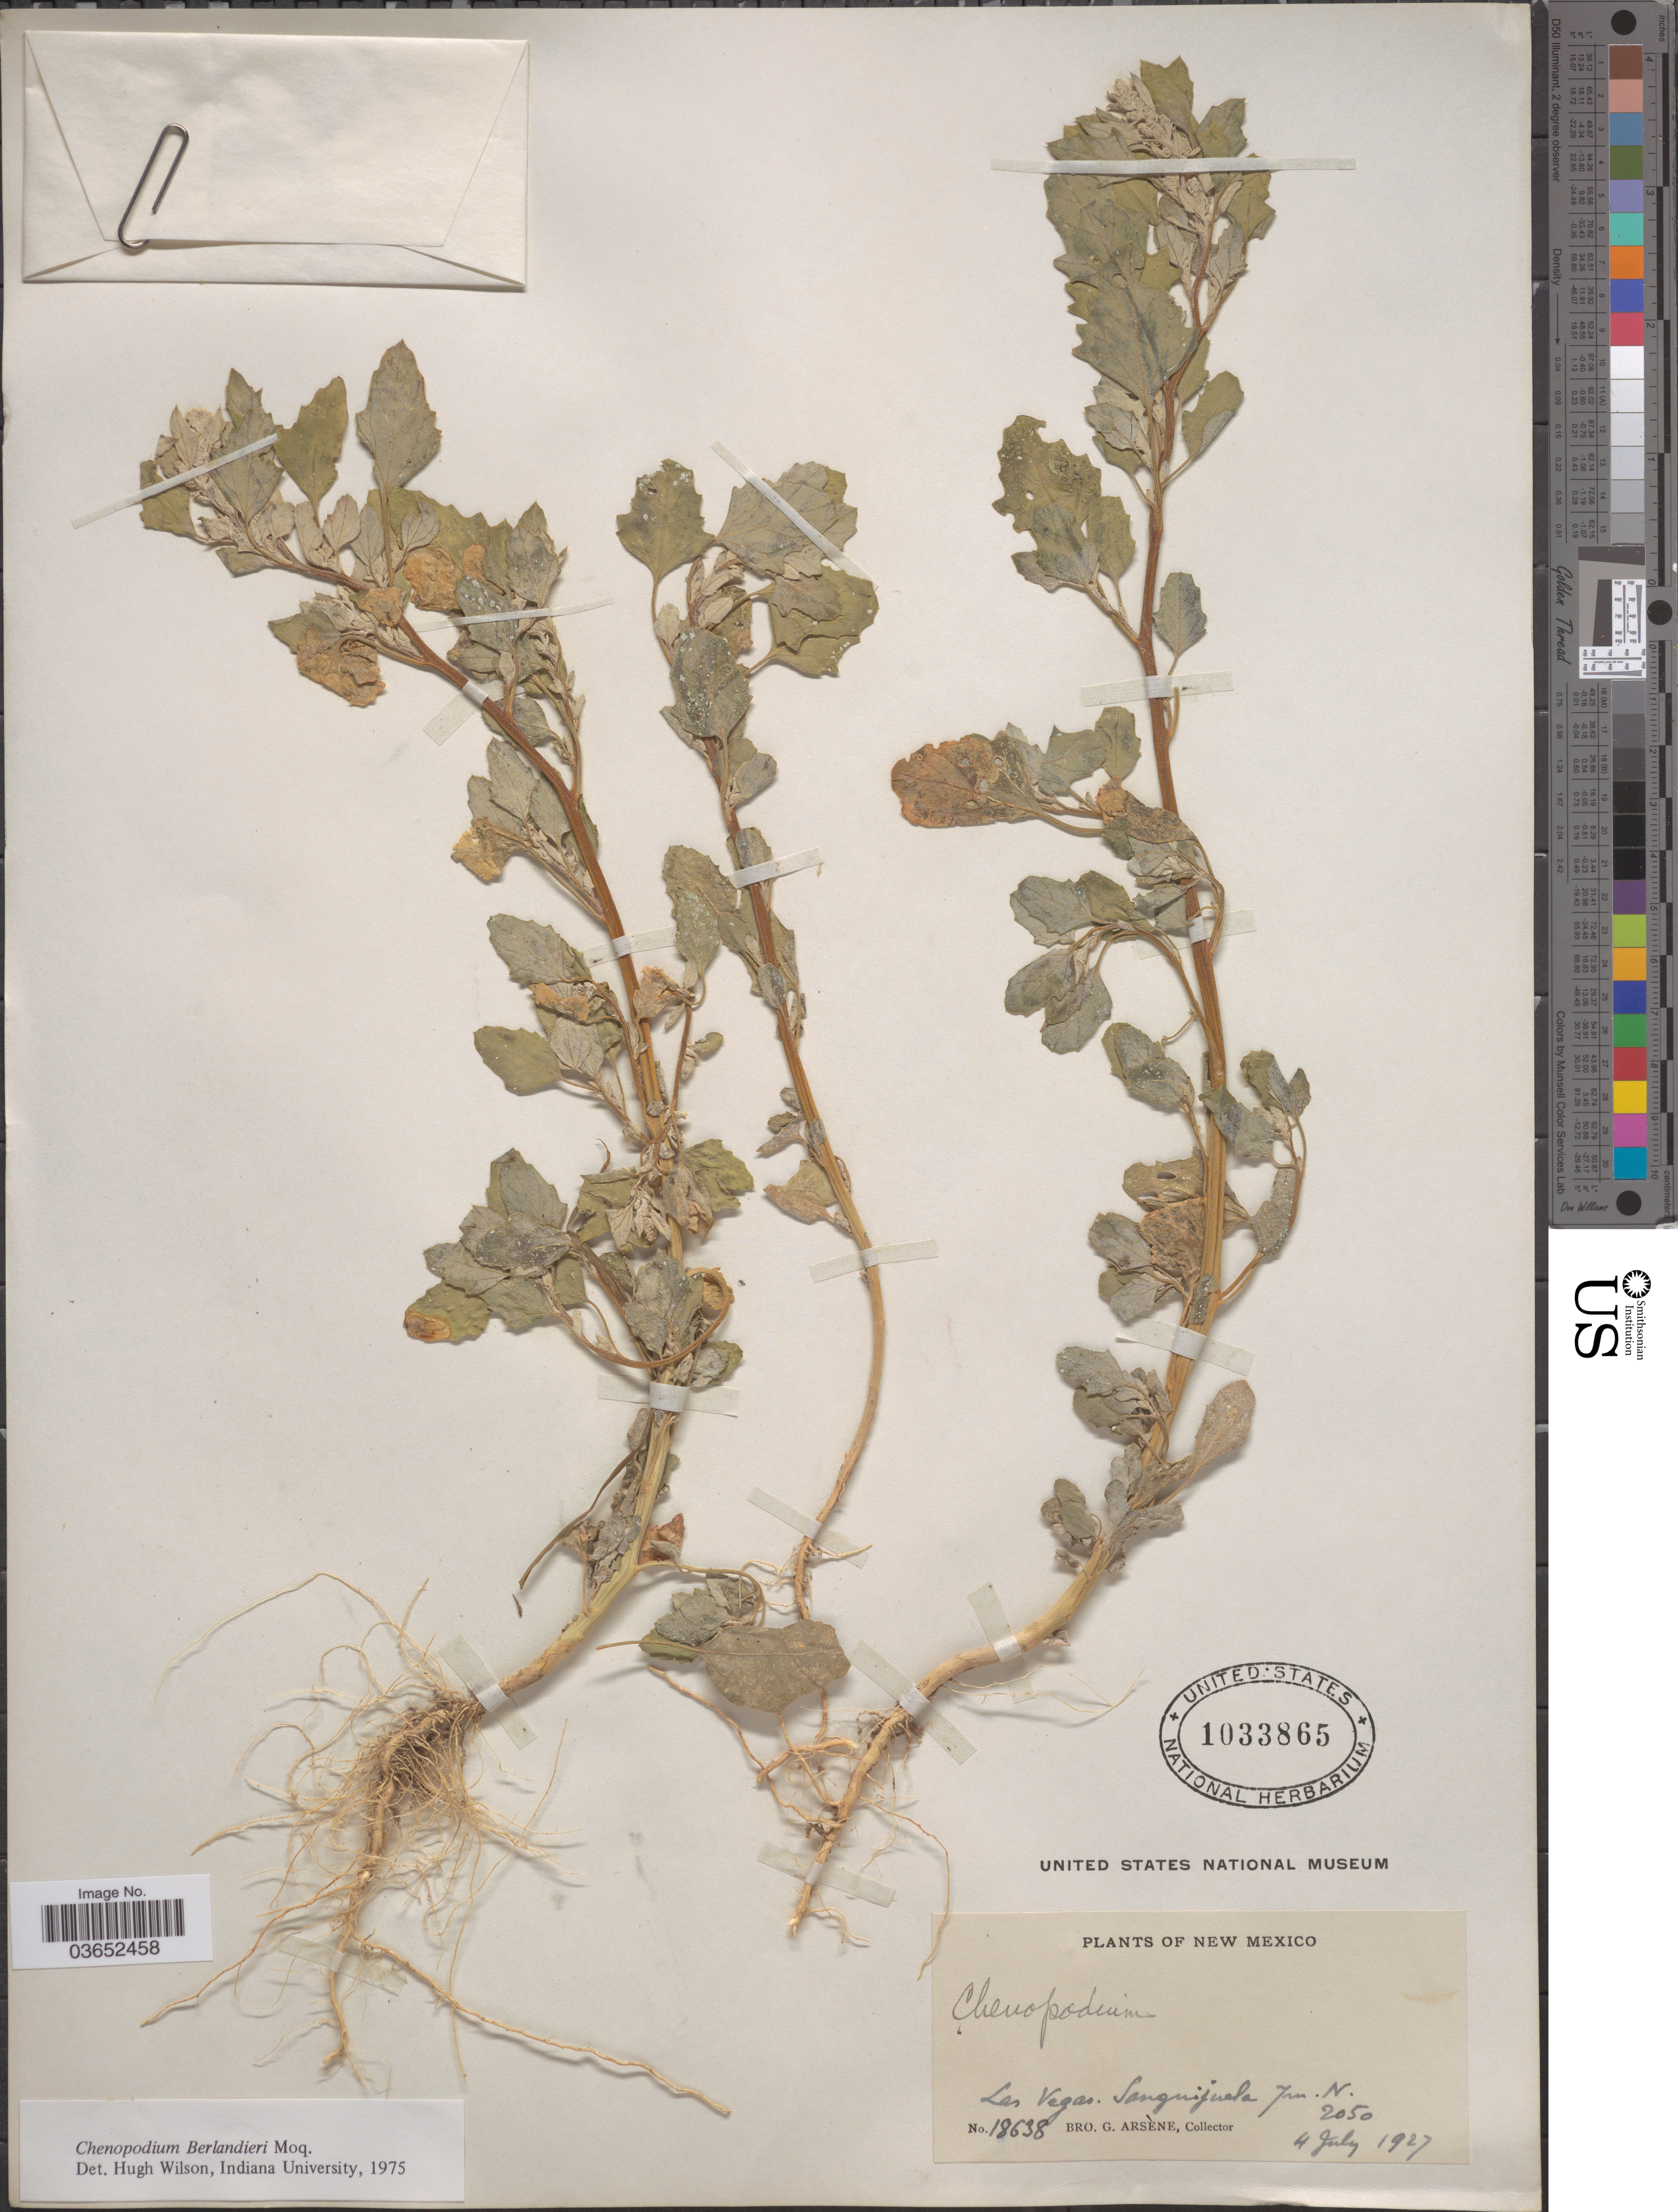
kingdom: Plantae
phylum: Tracheophyta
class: Magnoliopsida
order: Caryophyllales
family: Amaranthaceae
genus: Chenopodium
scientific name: Chenopodium berlandieri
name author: Moq.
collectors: Bro. G. Arsène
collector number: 18638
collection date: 1927-07-04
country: United States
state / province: New Mexico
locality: Las Vegas. Sanguijuela 7 m. N.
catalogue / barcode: US 1033865